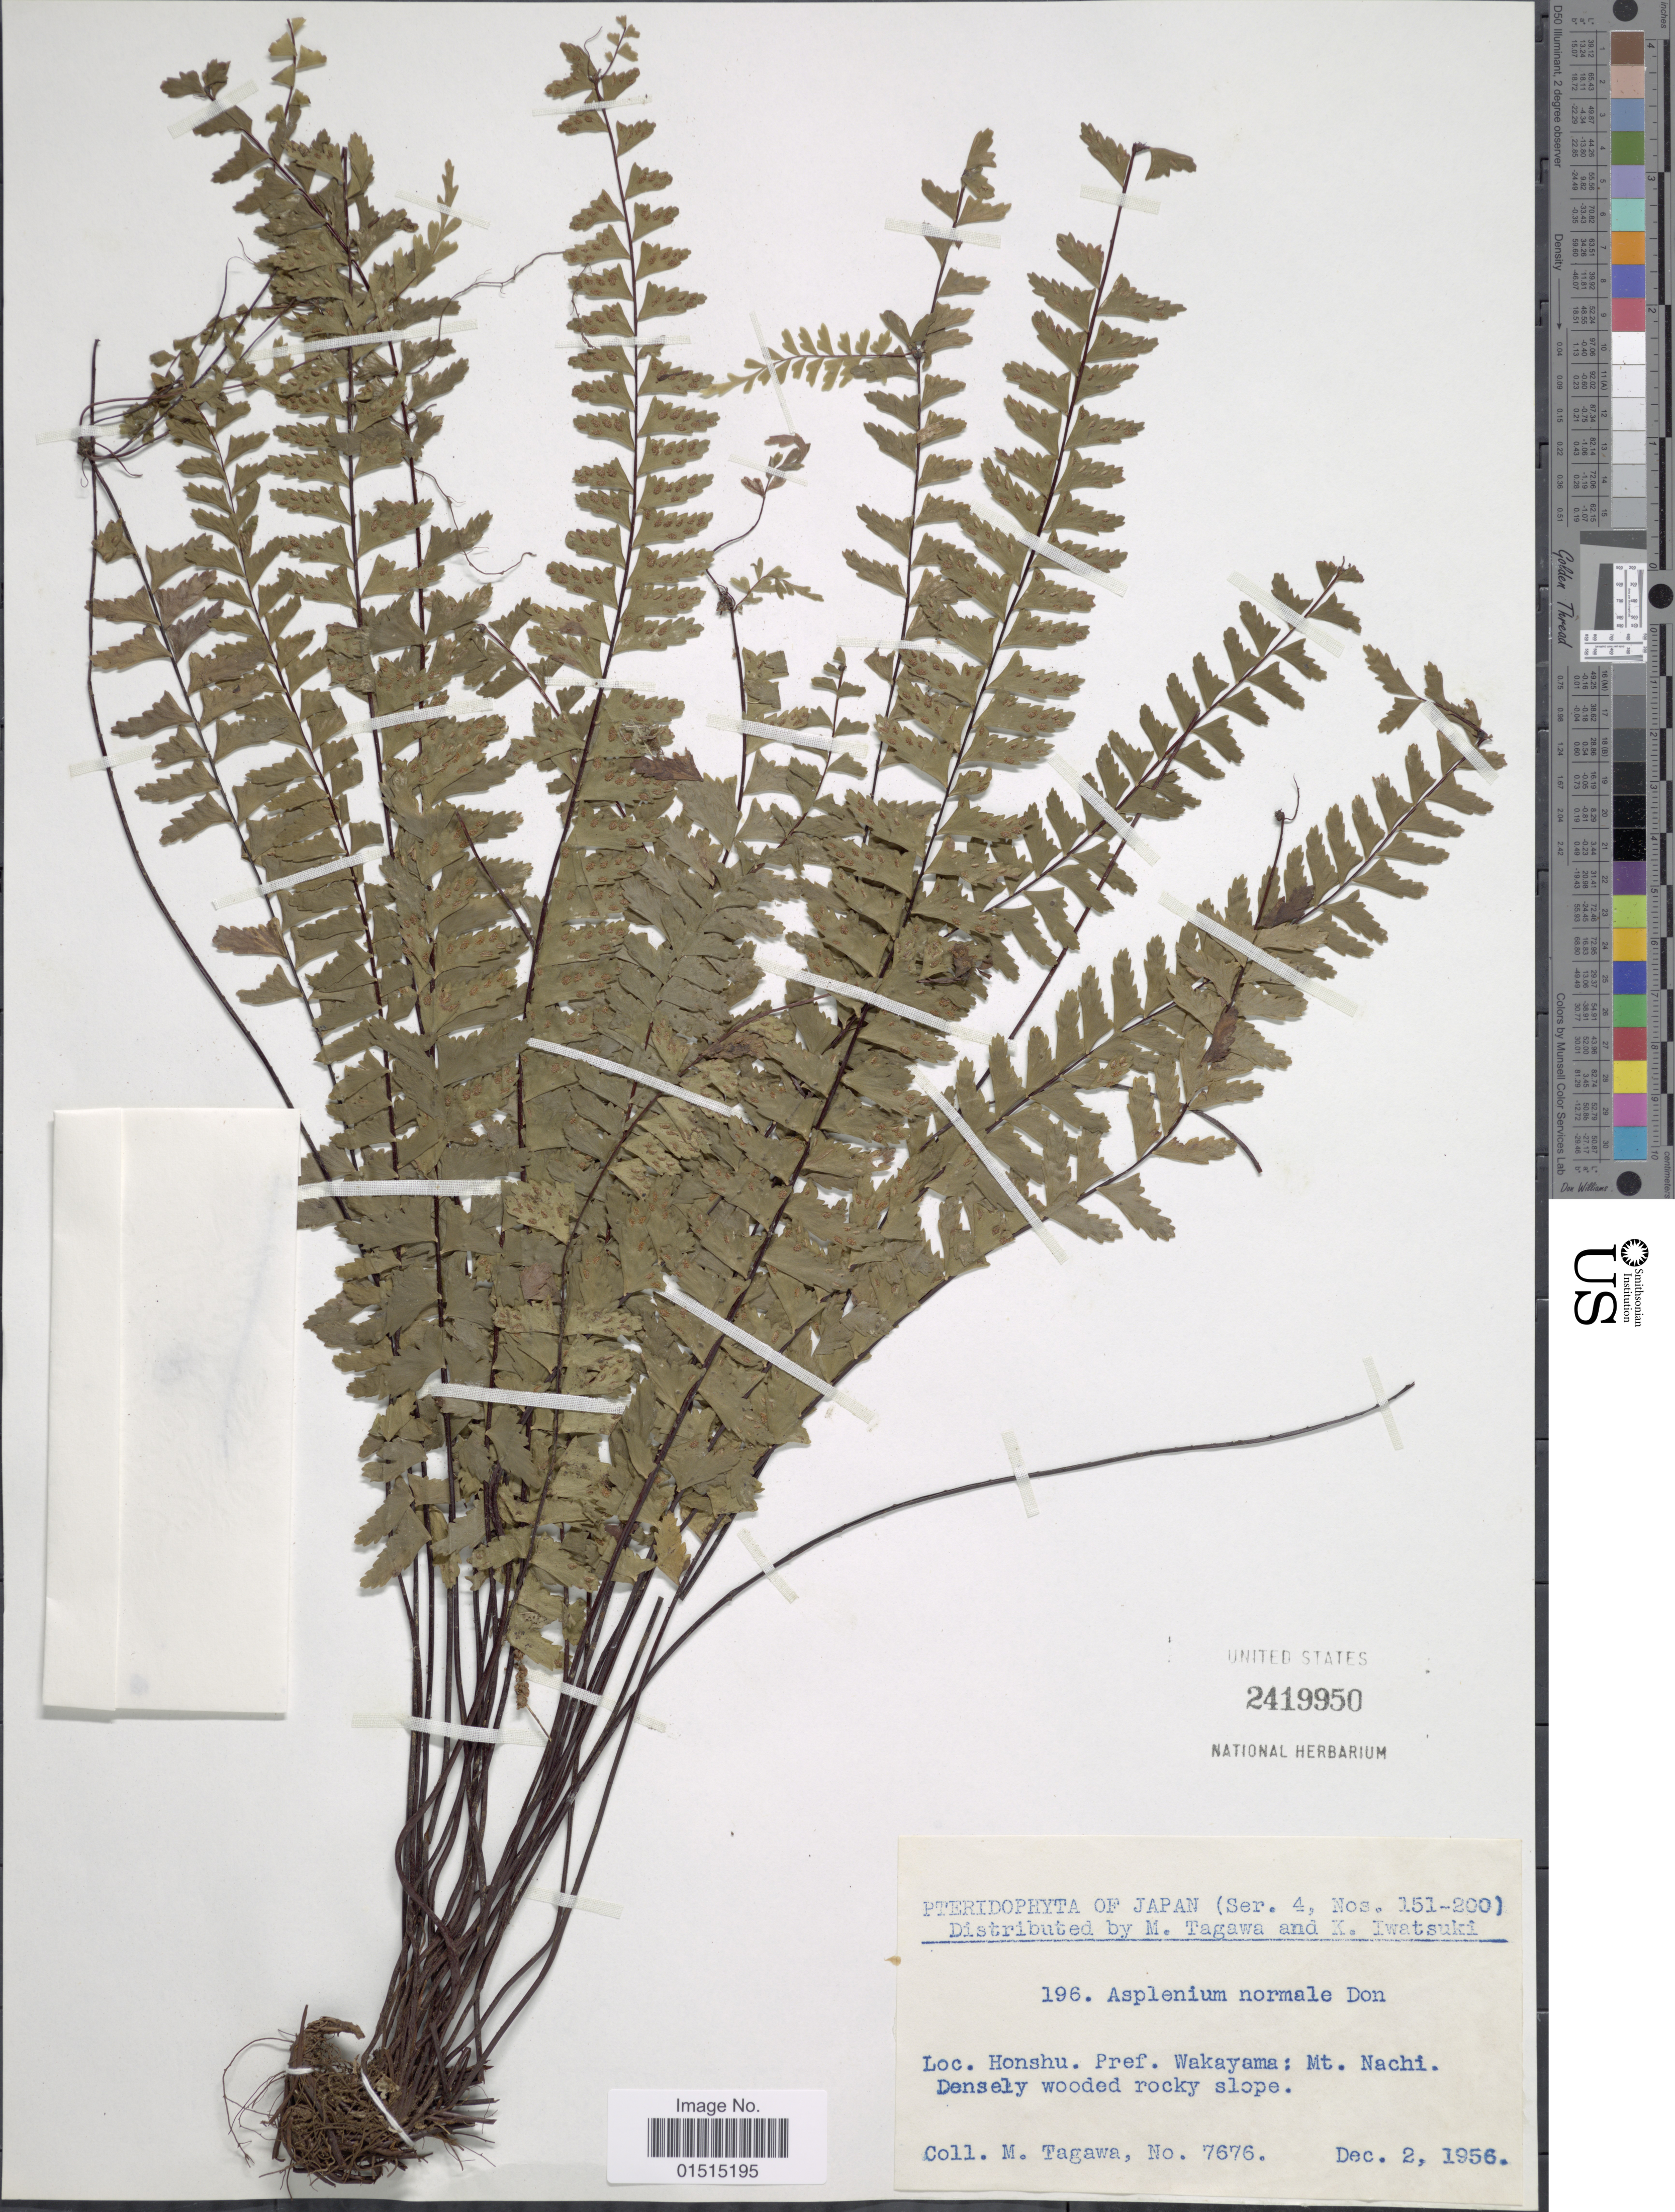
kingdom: Plantae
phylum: Tracheophyta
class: Polypodiopsida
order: Polypodiales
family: Aspleniaceae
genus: Asplenium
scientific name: Asplenium normale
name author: D. Don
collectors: M. Tagawa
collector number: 7676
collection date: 1956-12-02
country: Japan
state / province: Wakayama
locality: Honshu, Wakayama: Mt. Nachi. Densly wooded rocky slope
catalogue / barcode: US 2419950